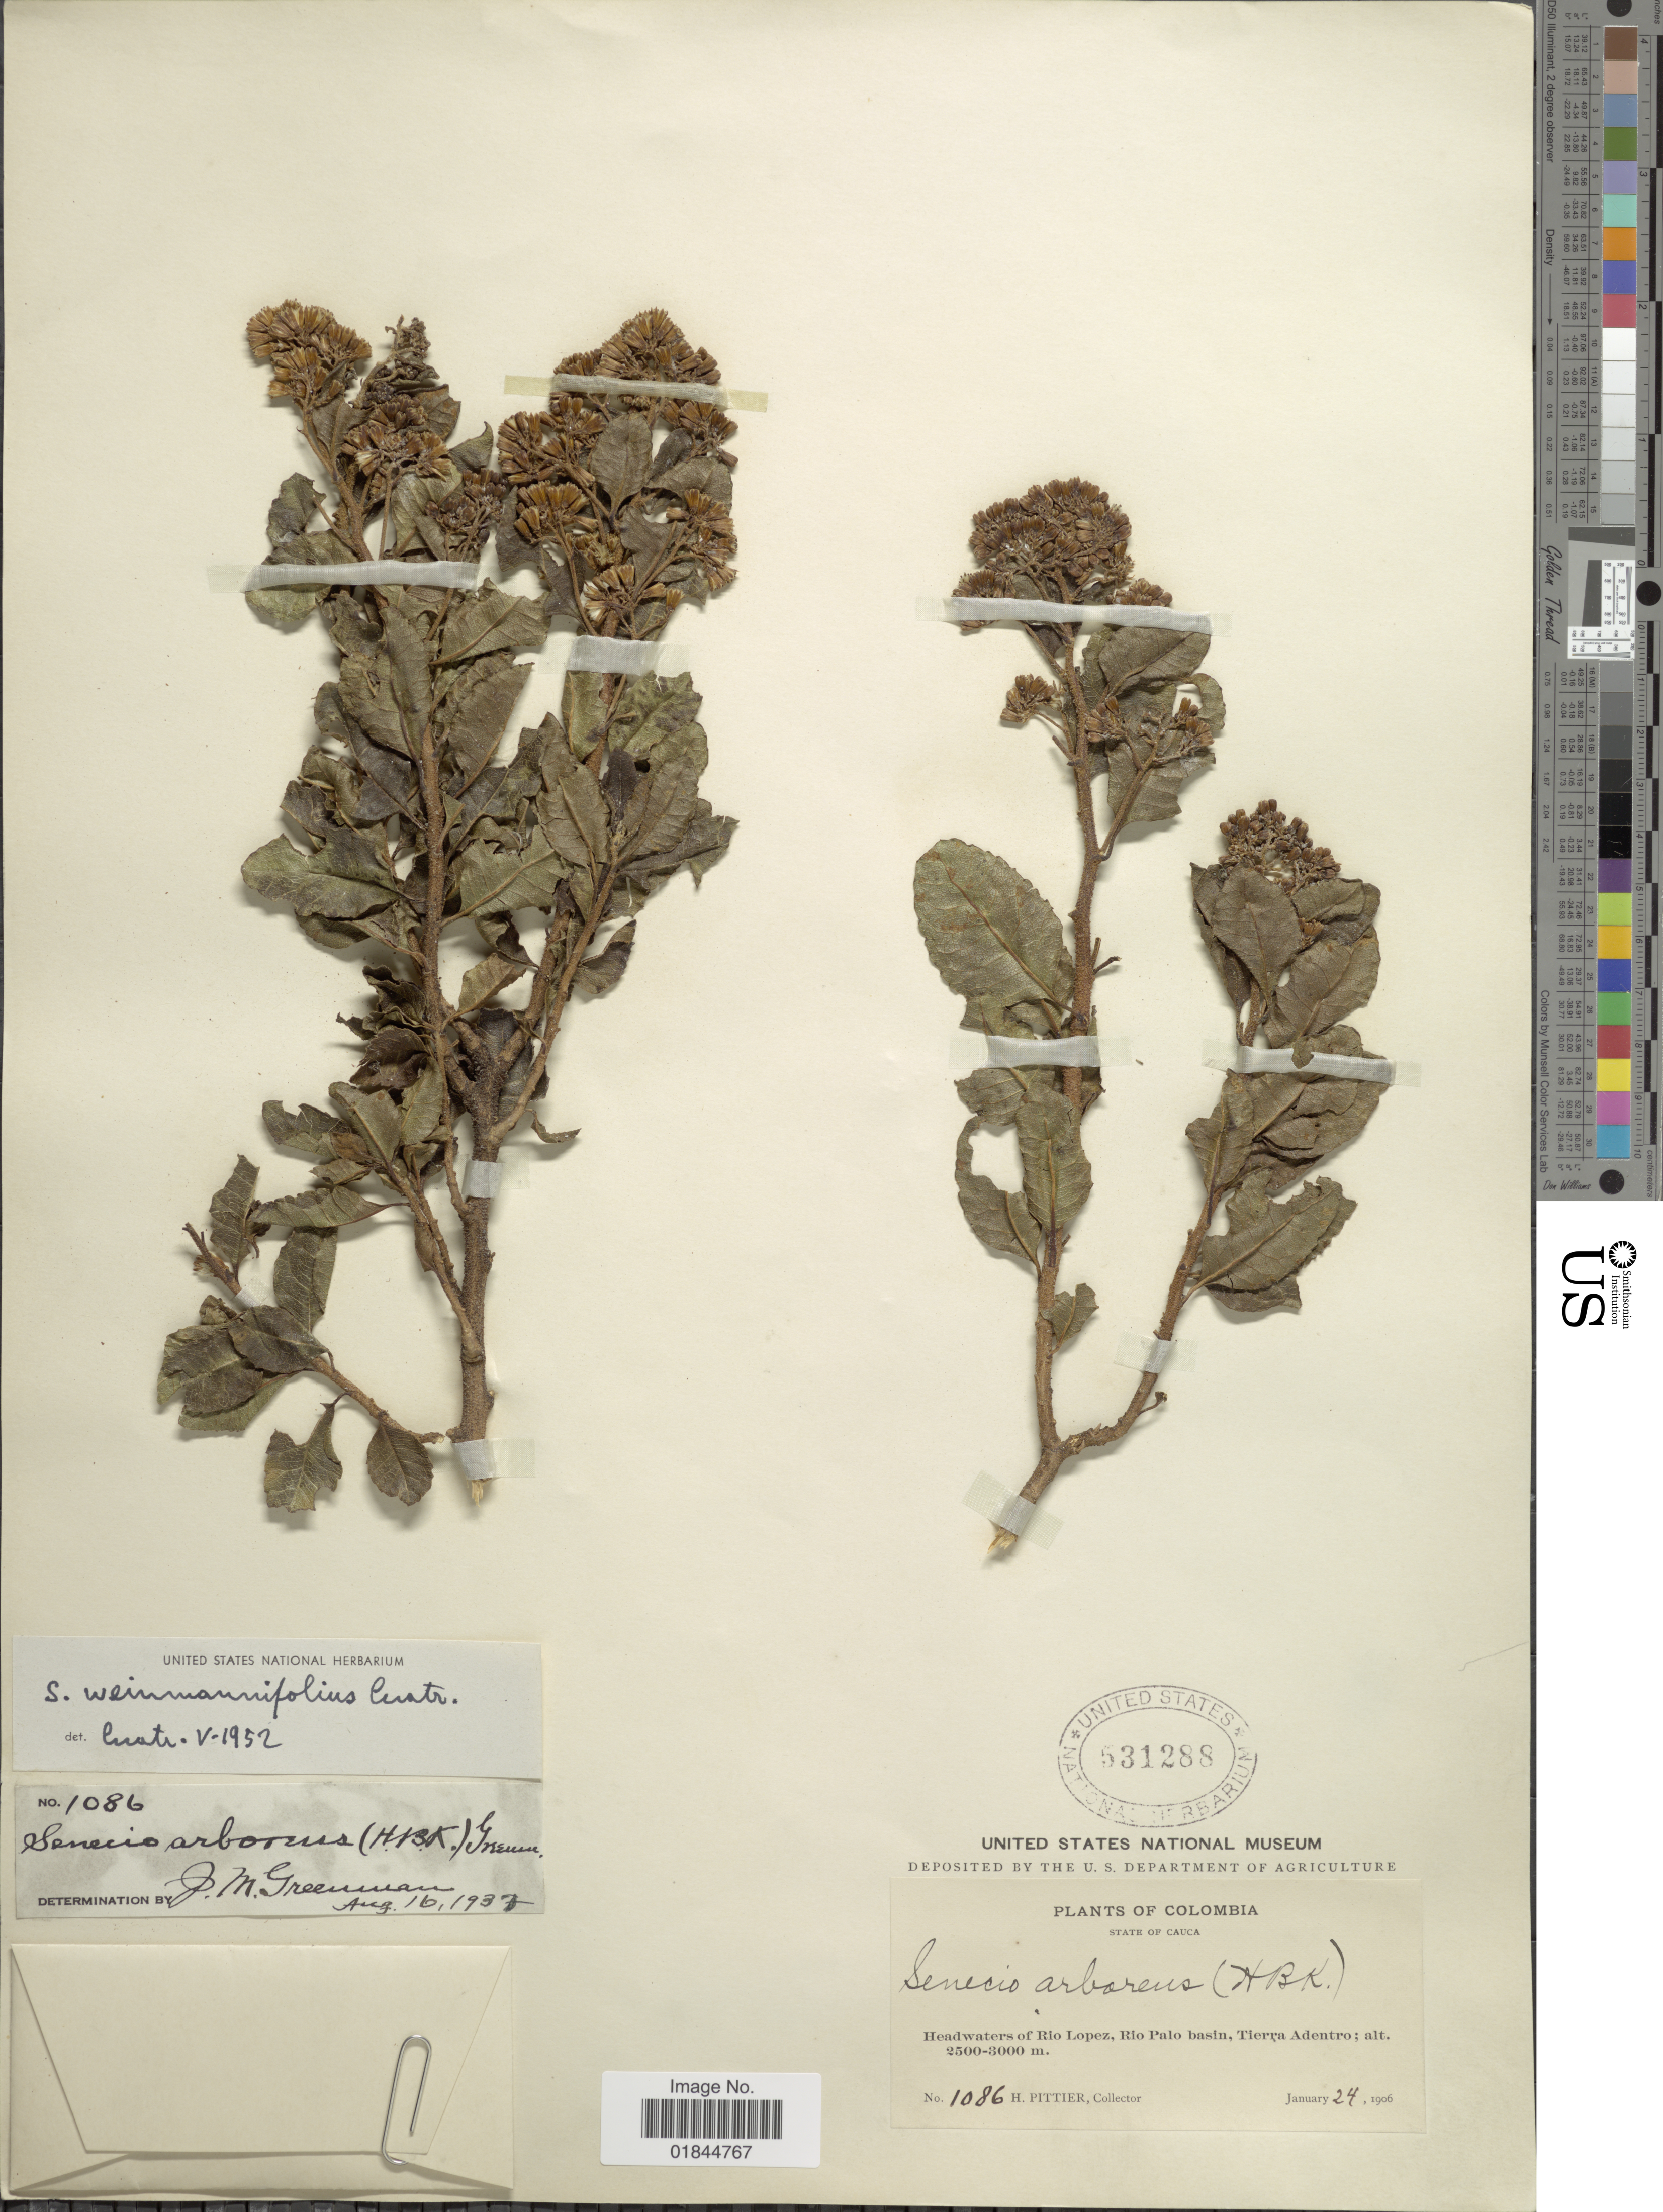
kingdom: Plantae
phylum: Tracheophyta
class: Magnoliopsida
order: Asterales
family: Asteraceae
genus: Pentacalia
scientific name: Pentacalia weinmannifolia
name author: (Cuatrec.) Cuatrec.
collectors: H. F. Pittier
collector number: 1086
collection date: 1906-01-24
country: Colombia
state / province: Cauca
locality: State of Cauca. Headwaters of Rio Lopez, Rio Palo basin, Tierra Adentro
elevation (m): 2500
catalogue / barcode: US 531288